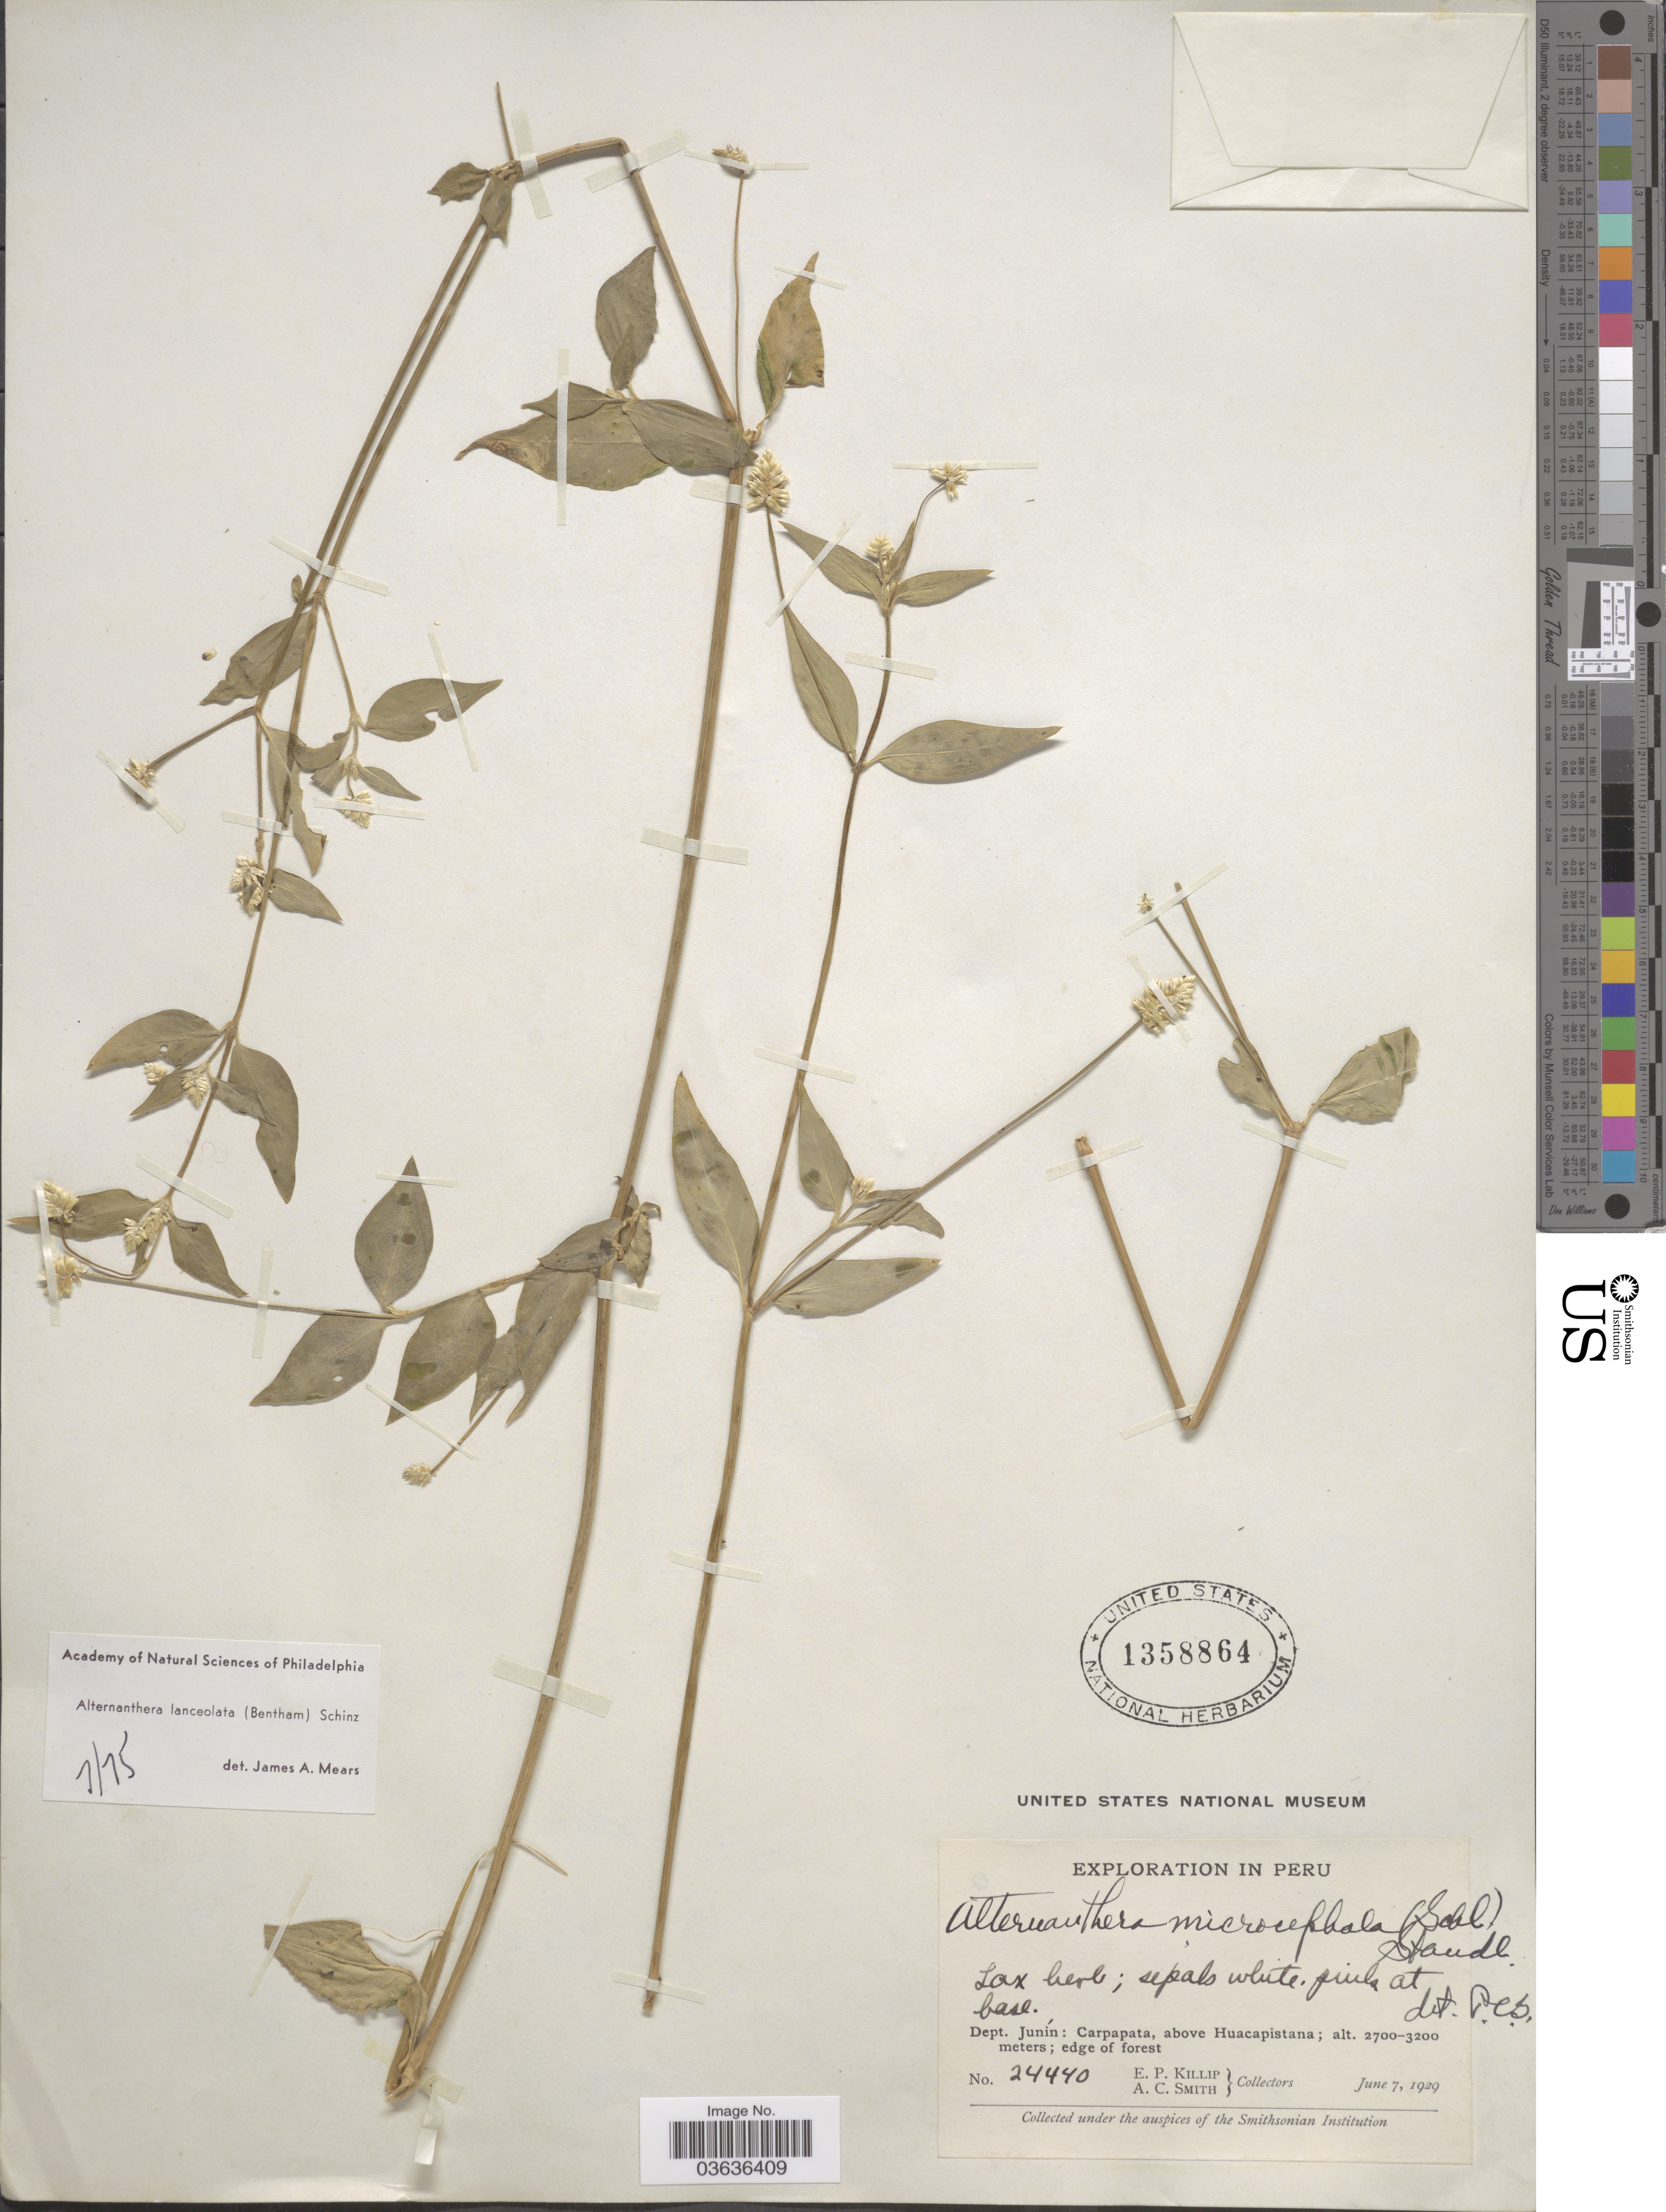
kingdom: Plantae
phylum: Tracheophyta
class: Magnoliopsida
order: Caryophyllales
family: Amaranthaceae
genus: Alternanthera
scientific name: Alternanthera lanceolata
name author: (Benth.) Schinz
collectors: E. P. Killip & A. C. Smith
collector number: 24440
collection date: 1929-06-07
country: Peru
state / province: Junín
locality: Dept. Junín: Carpapata, above Huacapistana.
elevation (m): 2700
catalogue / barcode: US 1358864